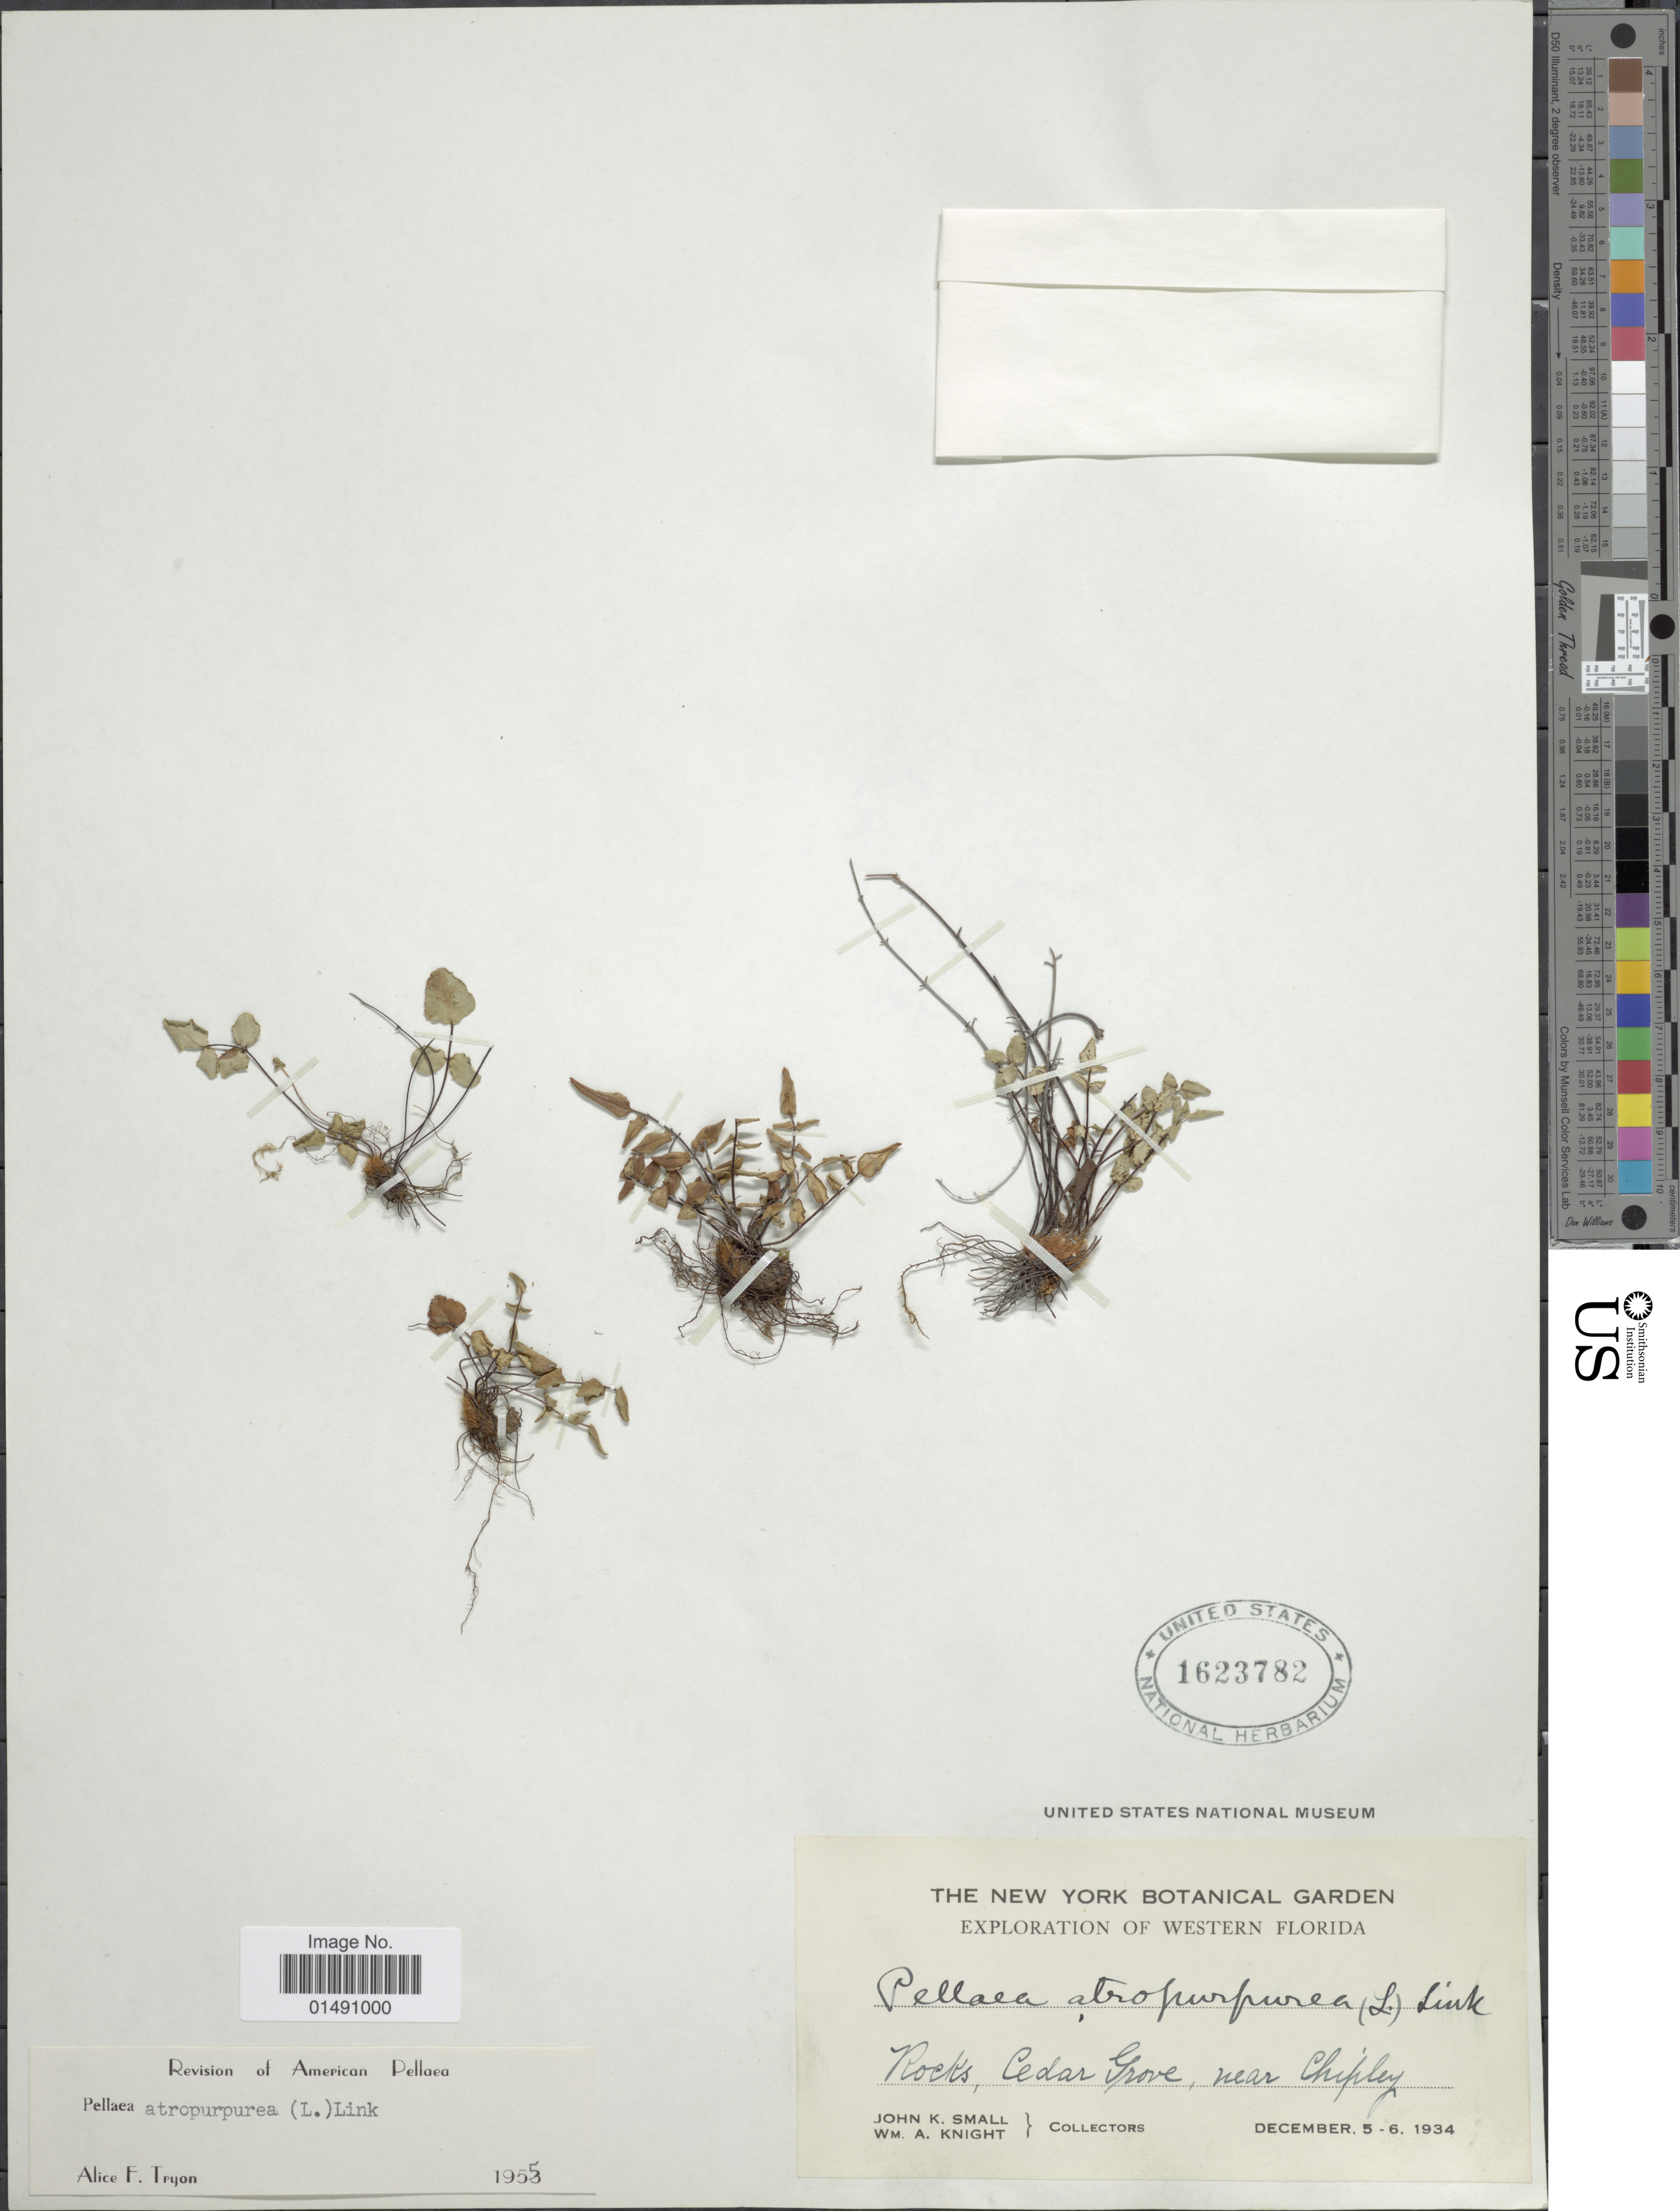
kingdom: Plantae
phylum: Tracheophyta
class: Polypodiopsida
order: Polypodiales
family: Pteridaceae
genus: Pellaea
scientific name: Pellaea atropurpurea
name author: (L.) Link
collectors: J. K. Small & W. Knight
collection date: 1934-12-05/1934-12-06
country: United States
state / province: Florida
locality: Western Florida, Rocks, cedar Grove, near Chipley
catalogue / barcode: US 1623782